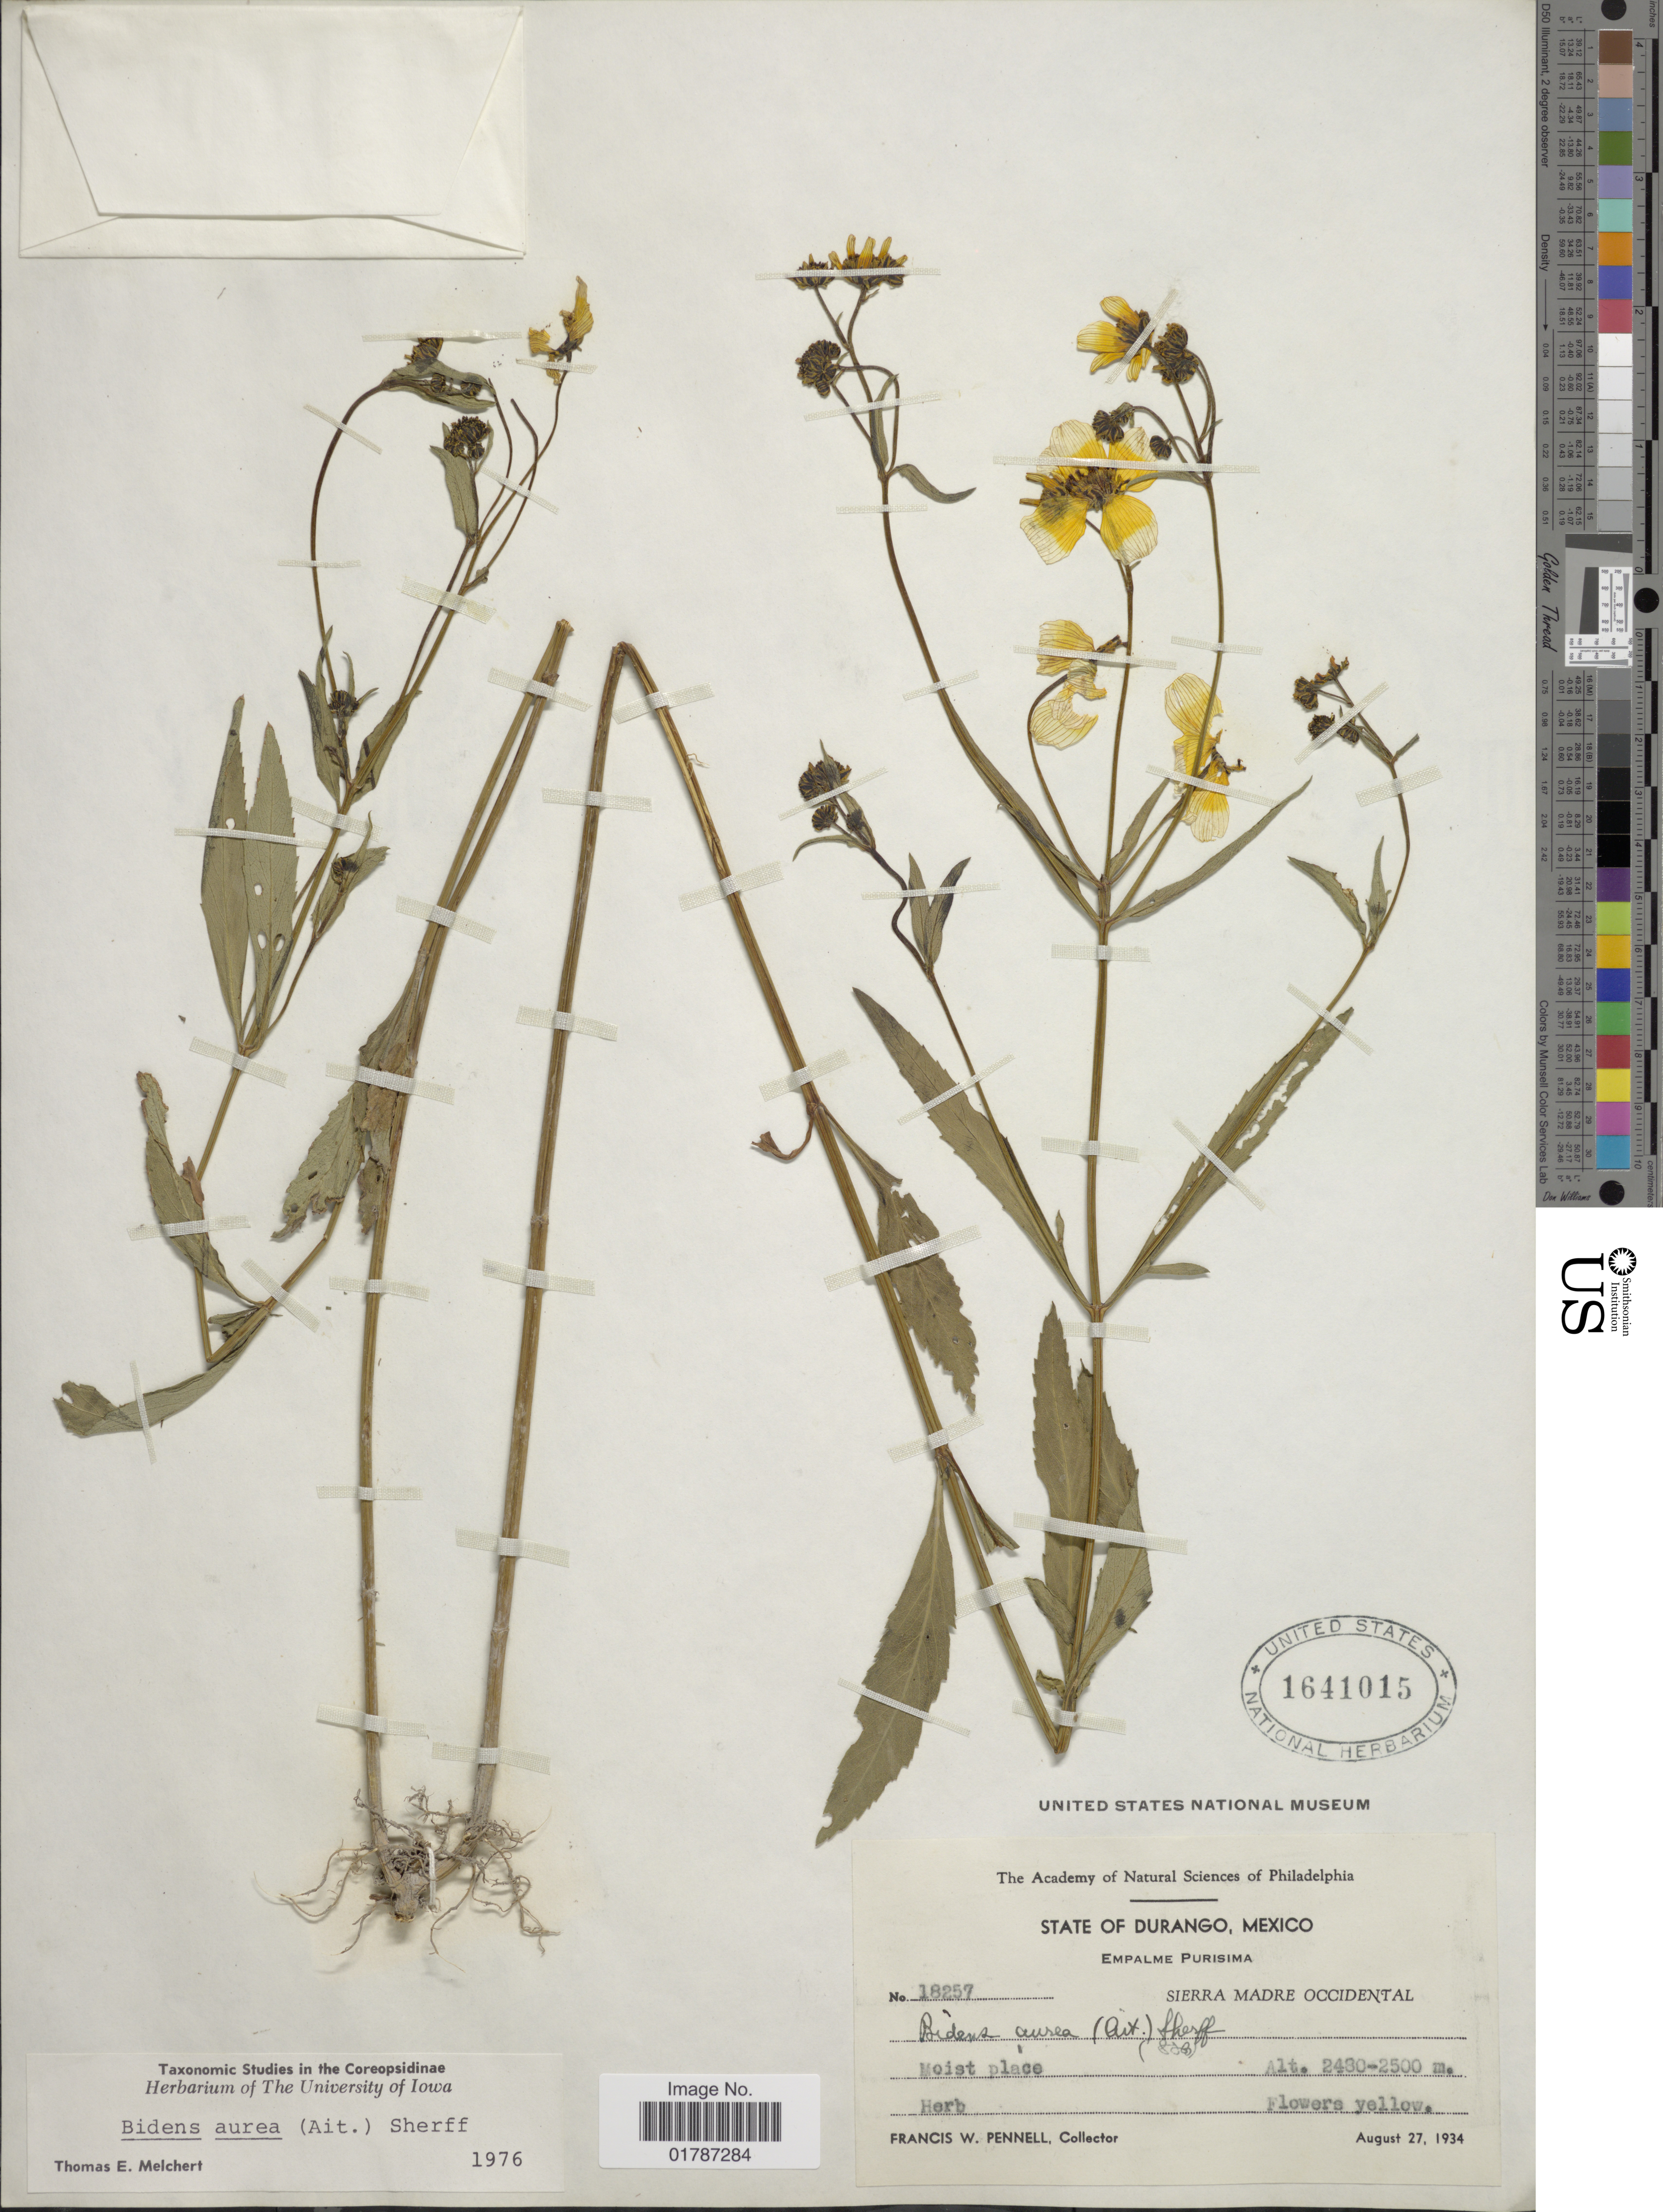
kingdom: Plantae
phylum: Tracheophyta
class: Magnoliopsida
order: Asterales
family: Asteraceae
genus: Bidens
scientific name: Bidens aurea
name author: (Aiton) Sherff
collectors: F. W. Pennell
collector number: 18257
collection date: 1934-08-27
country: Mexico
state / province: Durango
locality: State of Durango, Mexico, Sierra mAdre Occidental, Empalme Purisima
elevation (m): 2480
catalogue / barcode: US 1641015